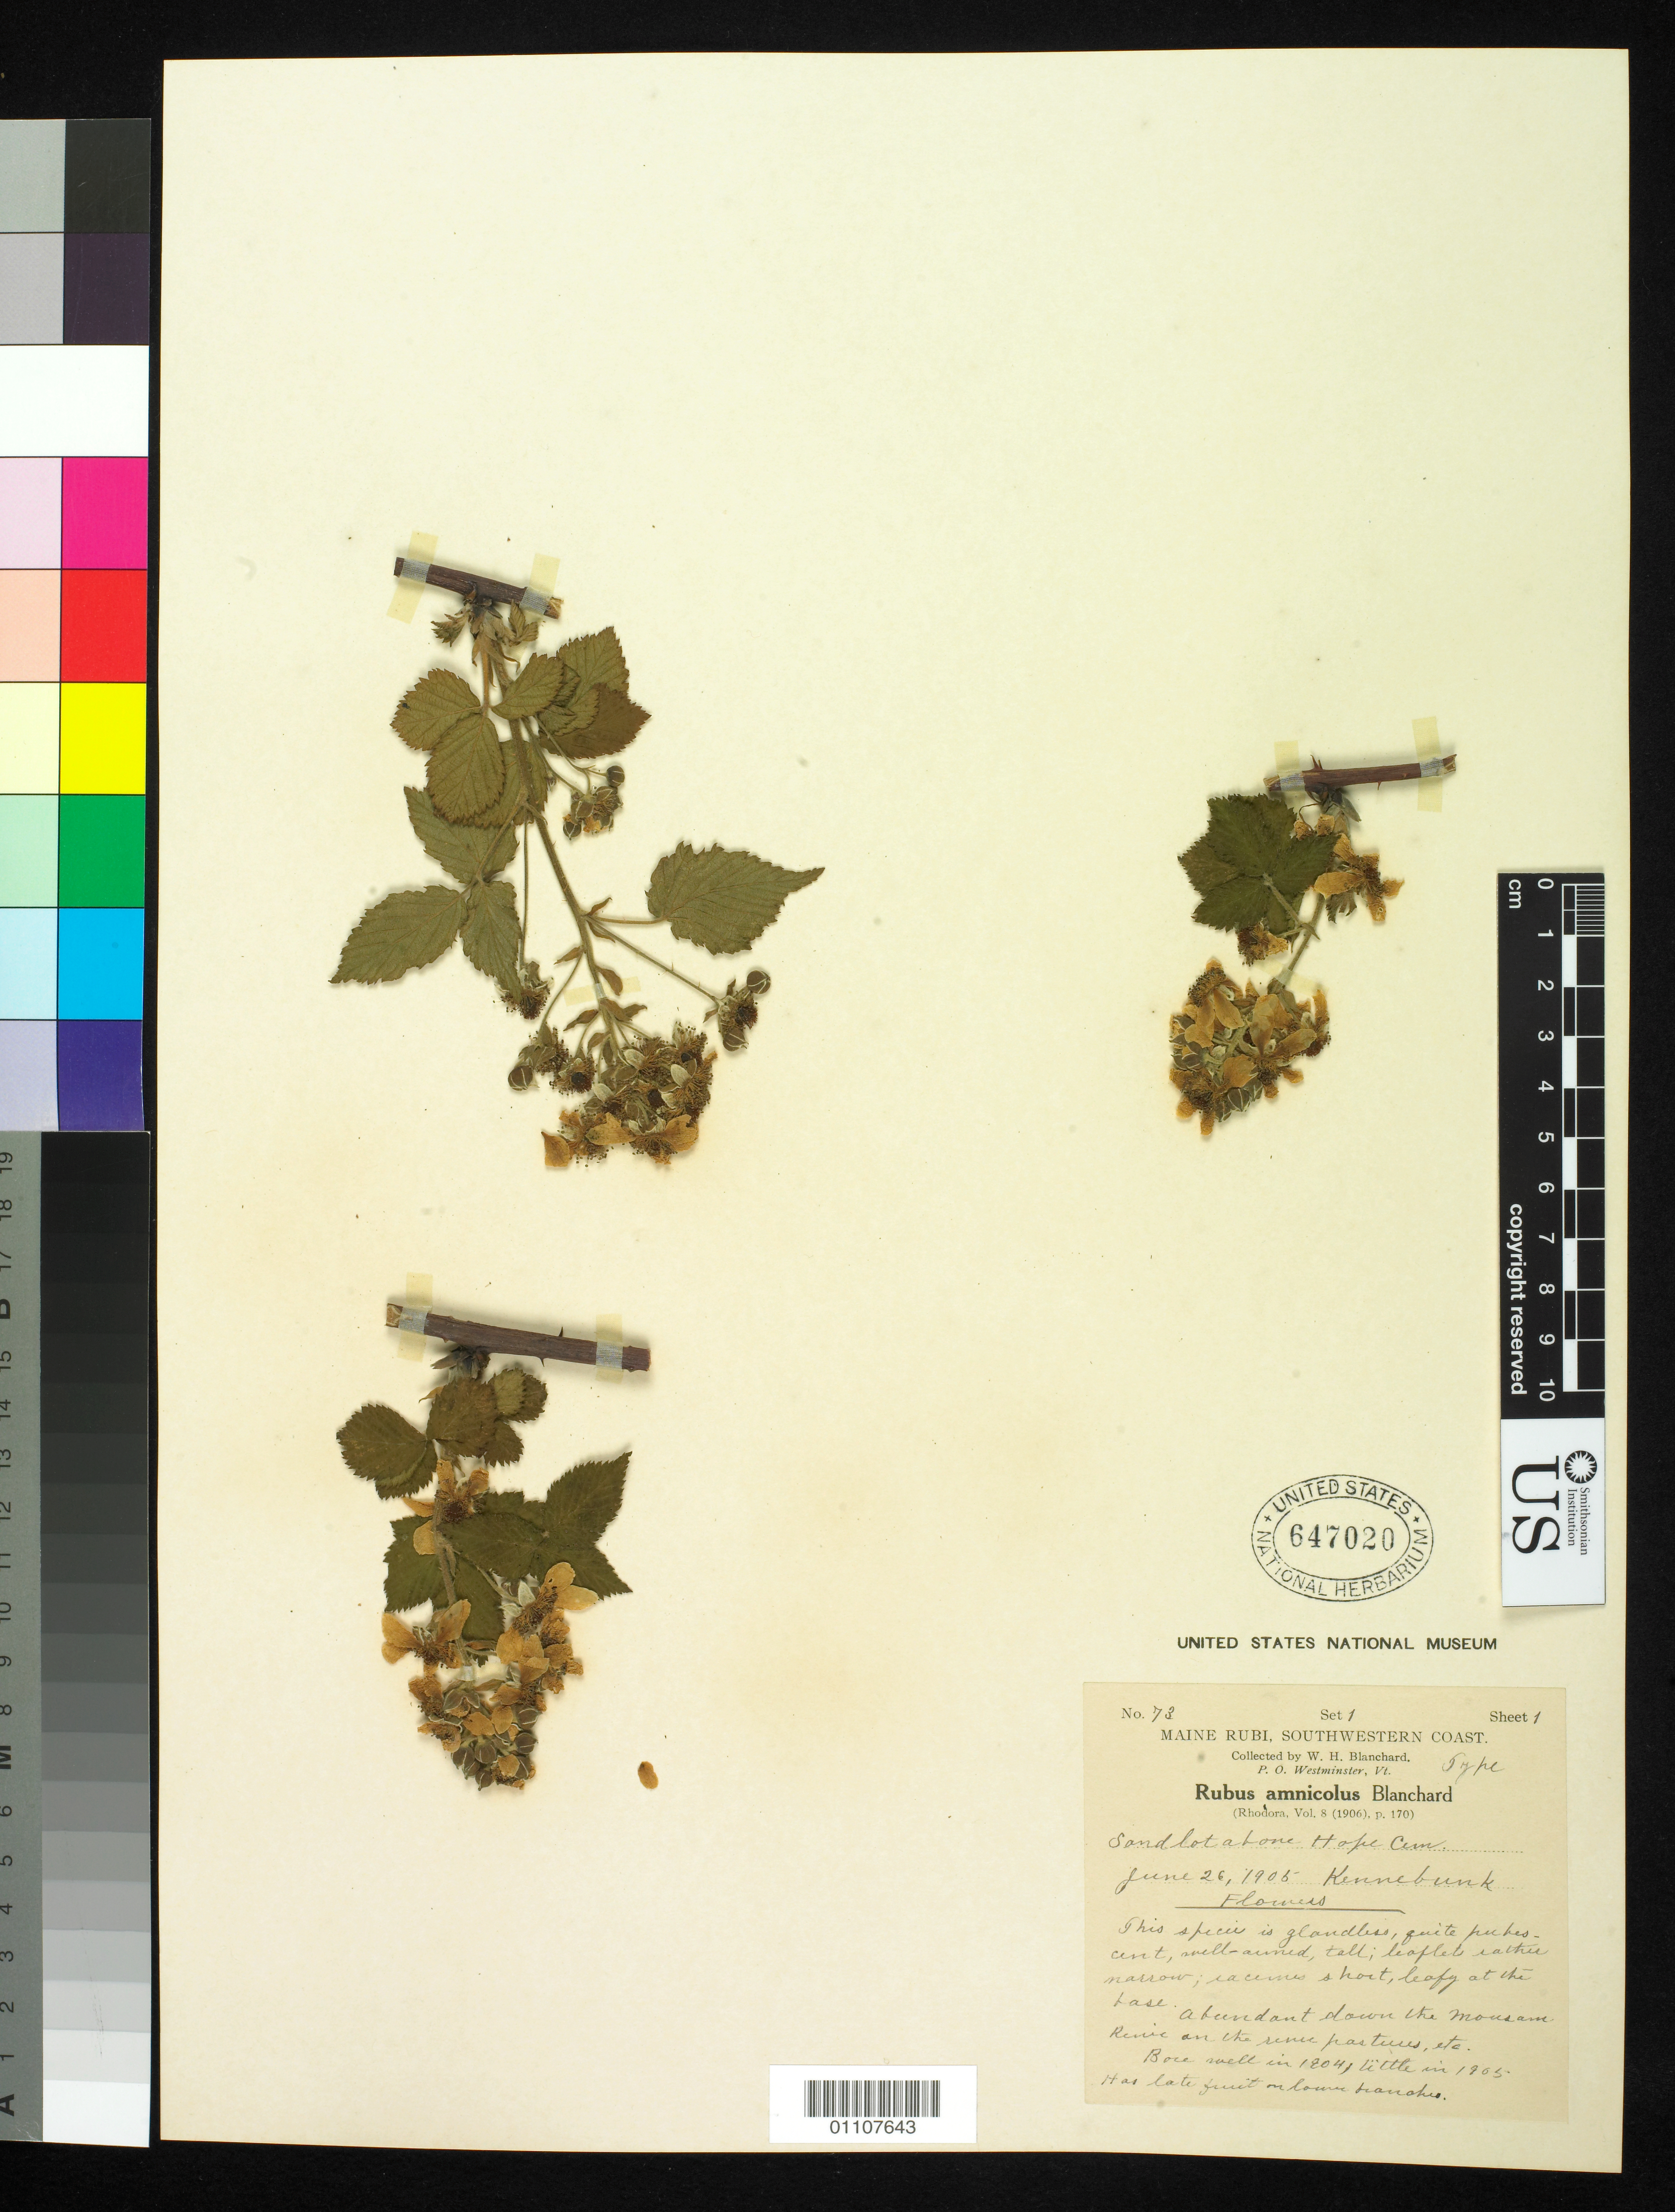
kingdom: Plantae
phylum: Tracheophyta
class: Magnoliopsida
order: Rosales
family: Rosaceae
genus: Rubus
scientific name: Rubus amnicola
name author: Blanch.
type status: Syntype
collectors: W. H. Blanchard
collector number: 73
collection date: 1905-06-26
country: United States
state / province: Maine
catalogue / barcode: US 647020